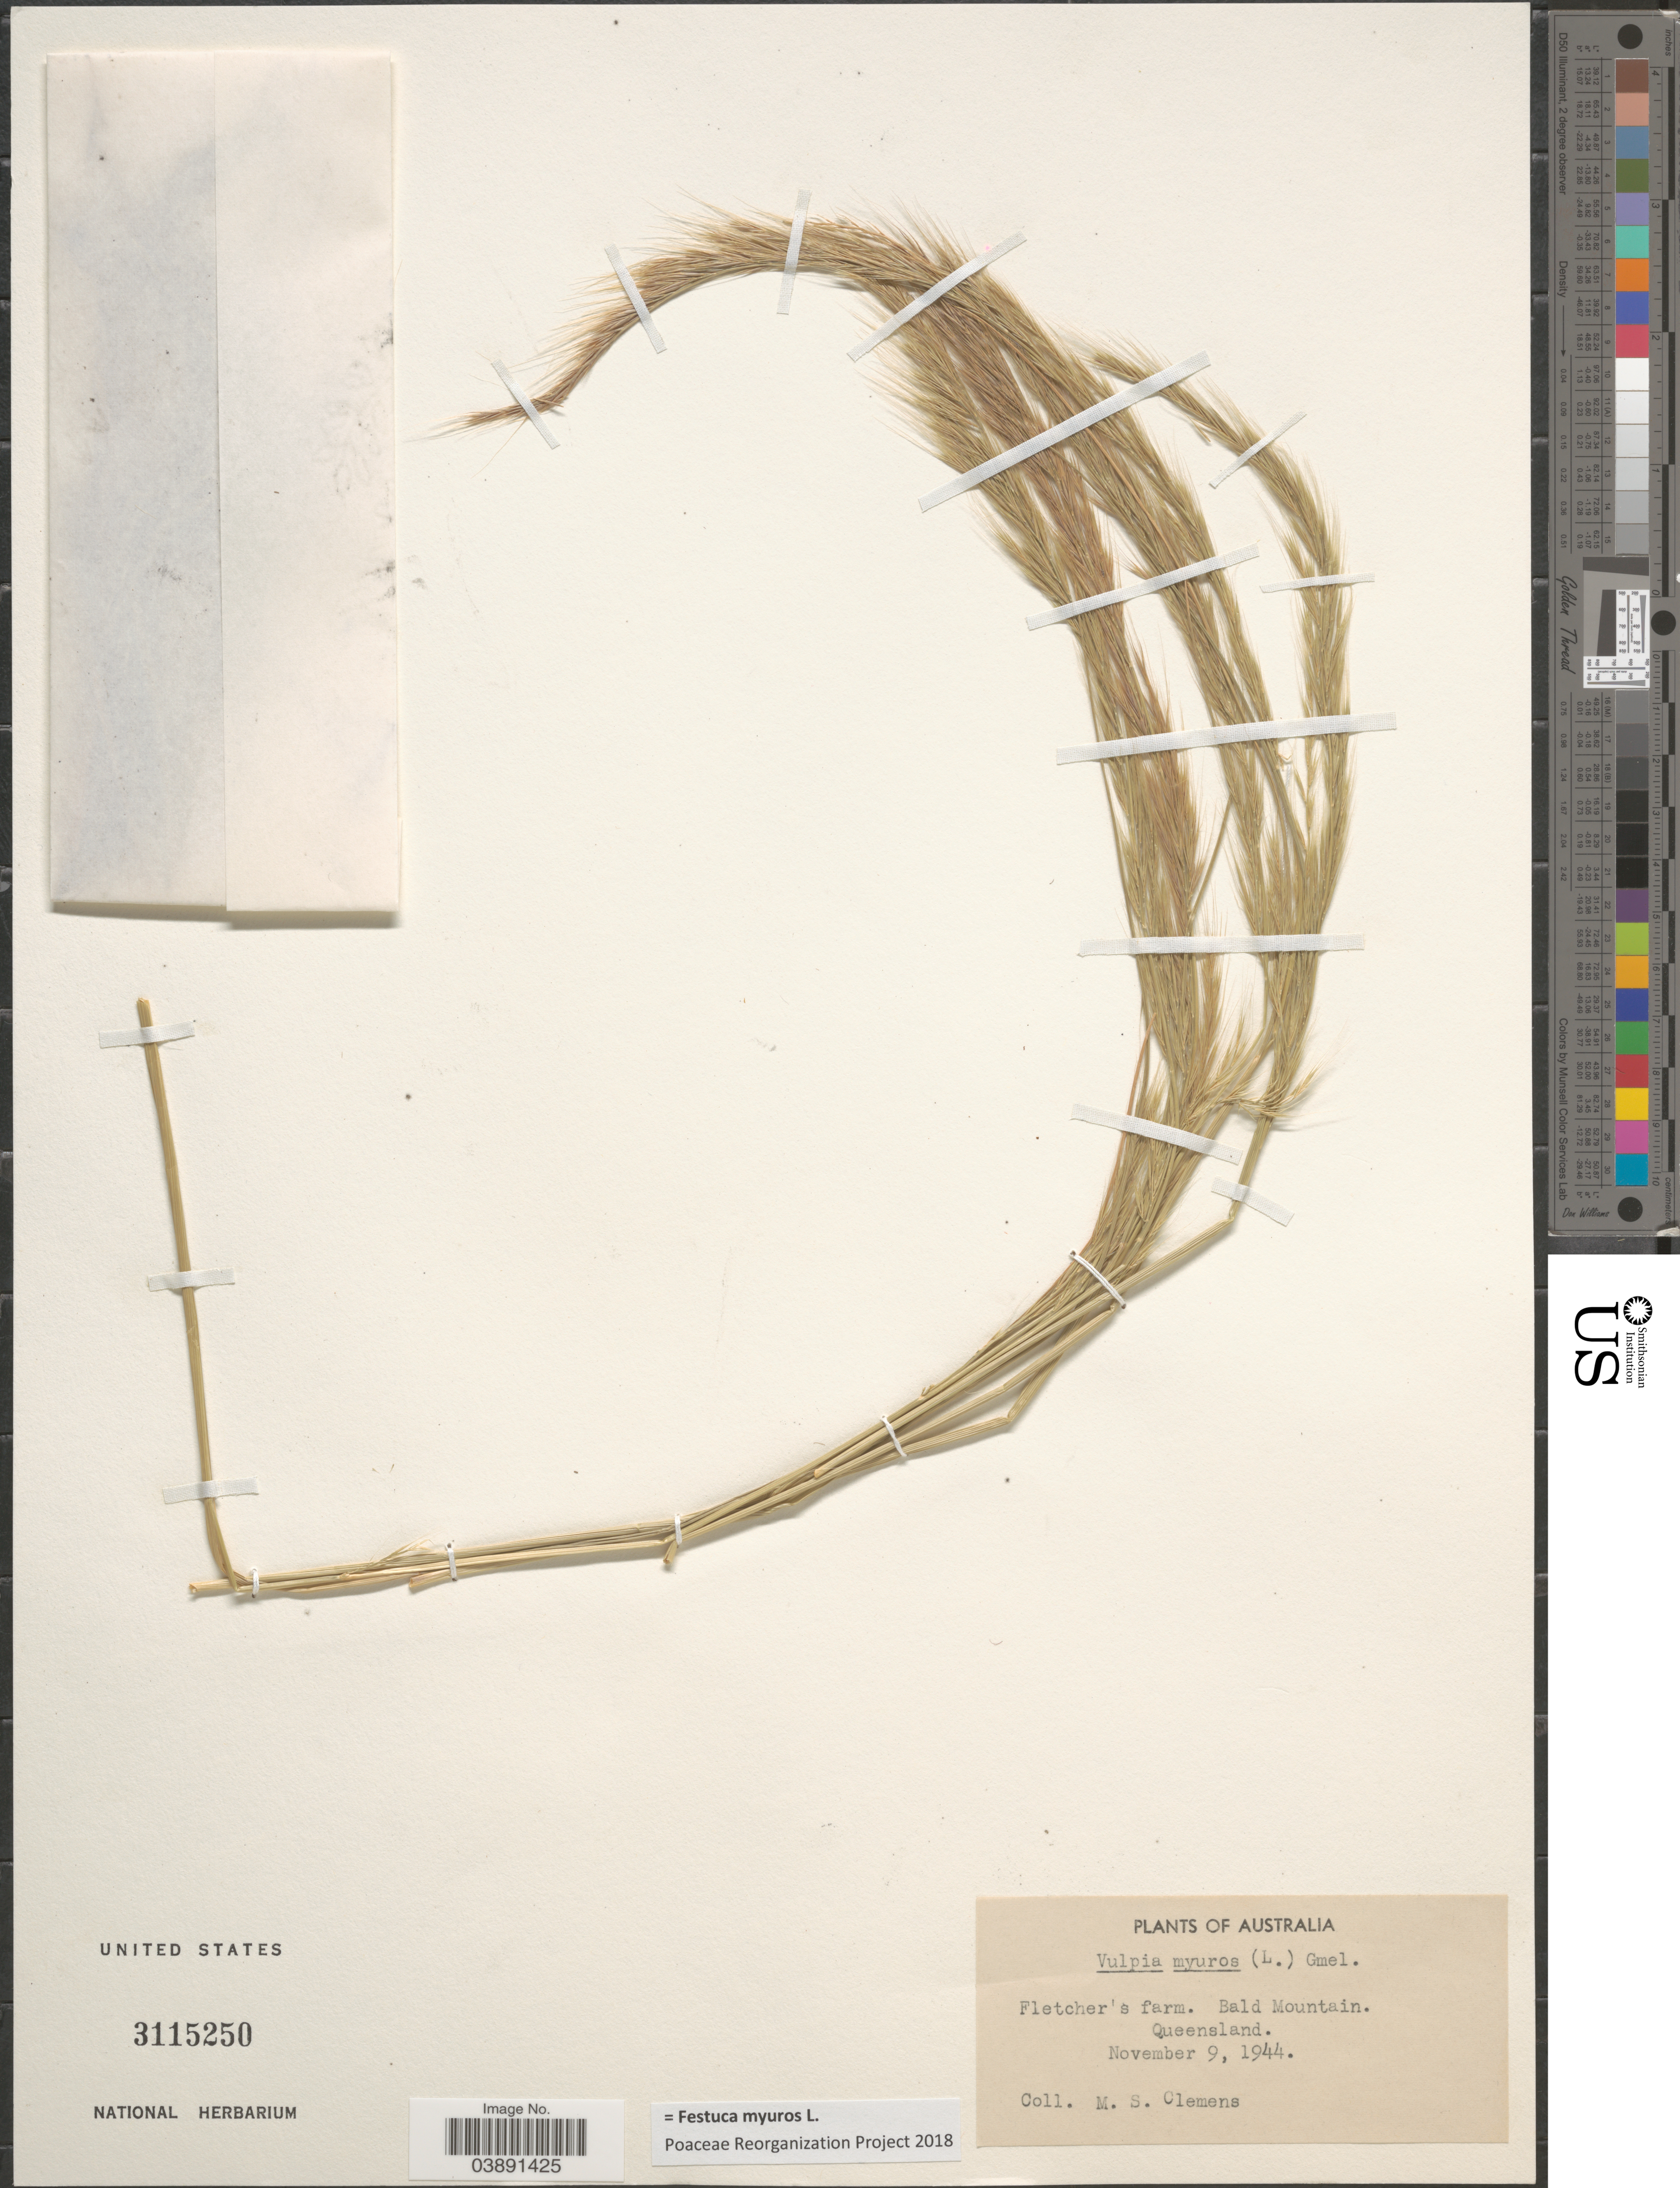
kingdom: Plantae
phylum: Tracheophyta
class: Liliopsida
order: Poales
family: Poaceae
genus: Festuca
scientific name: Festuca myuros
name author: L.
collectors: M. S. Clemens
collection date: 1944-11-09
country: Australia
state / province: Queensland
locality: Fletcher's farm. Bald Mountain.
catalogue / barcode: US 3115250